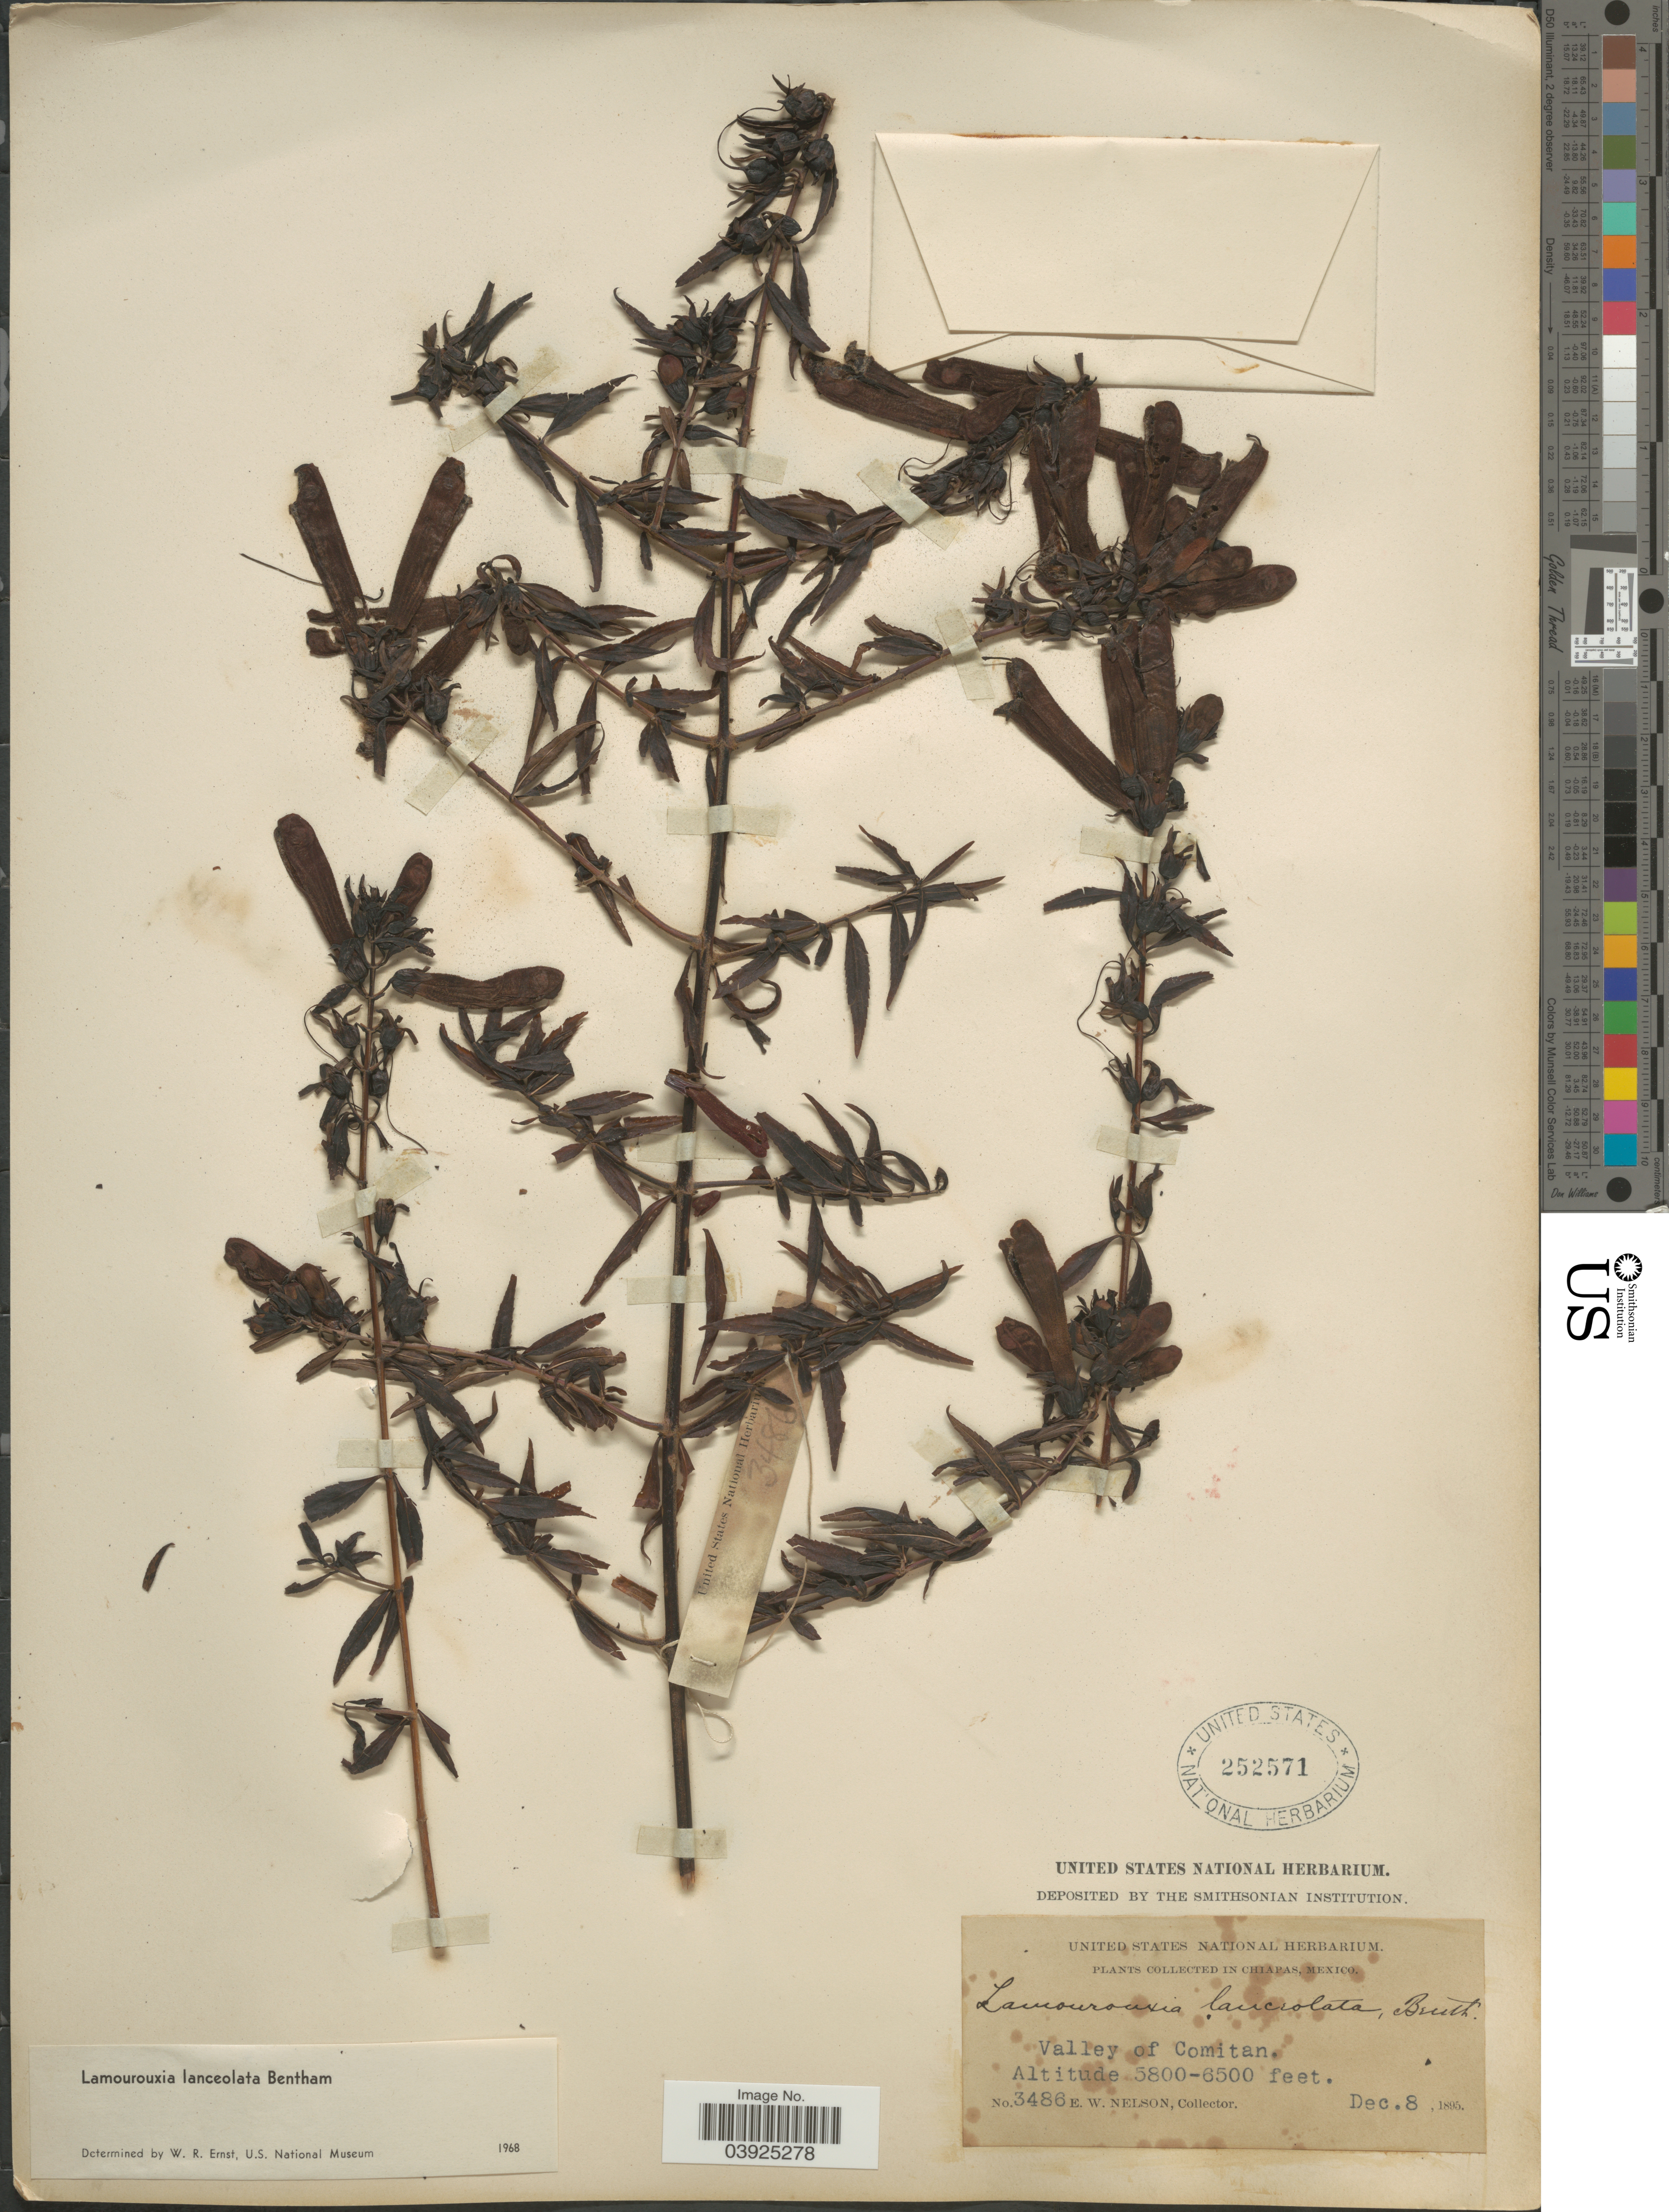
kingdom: Plantae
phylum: Tracheophyta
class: Magnoliopsida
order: Lamiales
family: Orobanchaceae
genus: Lamourouxia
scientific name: Lamourouxia lanceolata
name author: Benth.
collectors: E. W. Nelson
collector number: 3486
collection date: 1895-12-08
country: Mexico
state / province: Chiapas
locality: Valley of Comitan.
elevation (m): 1768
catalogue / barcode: US 252571